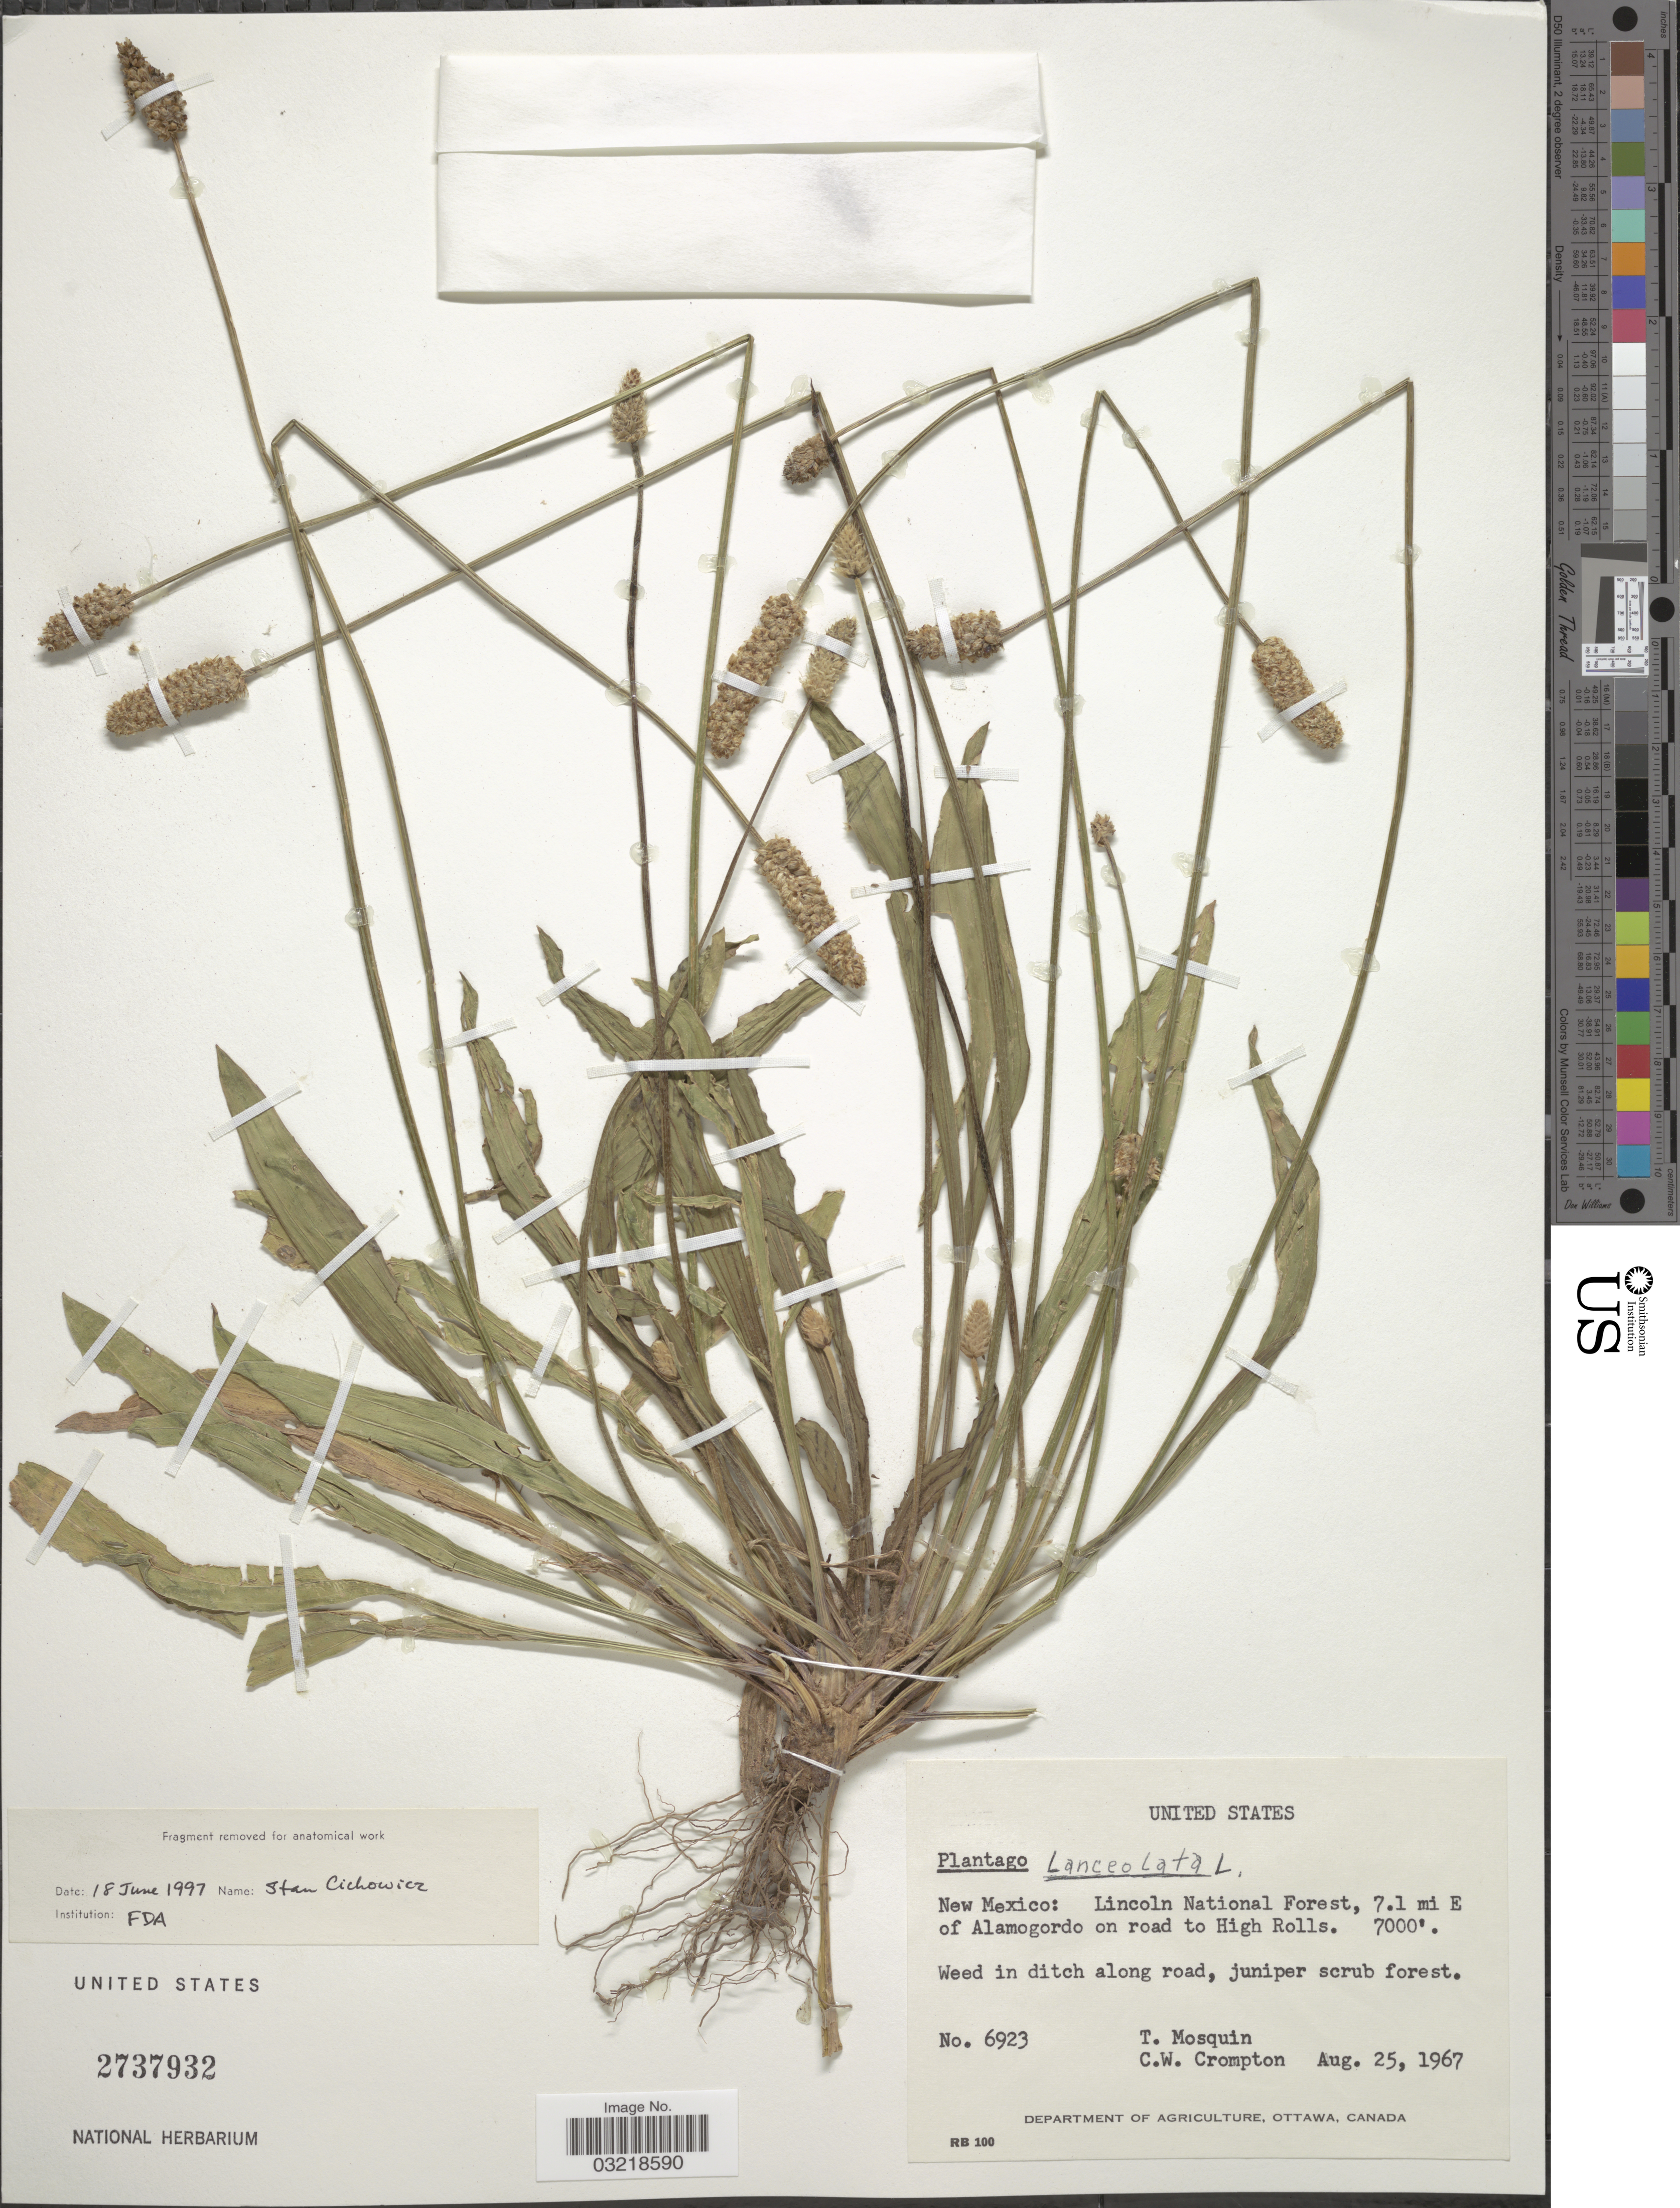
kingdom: Plantae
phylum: Tracheophyta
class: Magnoliopsida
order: Lamiales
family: Plantaginaceae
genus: Plantago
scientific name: Plantago lanceolata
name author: L.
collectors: T. Mosquin & C. W. Crompton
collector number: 6923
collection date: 1967-08-25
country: United States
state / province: New Mexico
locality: Lincoln National Forest, 7.1 mi E of Alamogordo on road to High Rolls.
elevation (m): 2134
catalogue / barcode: US 2737932